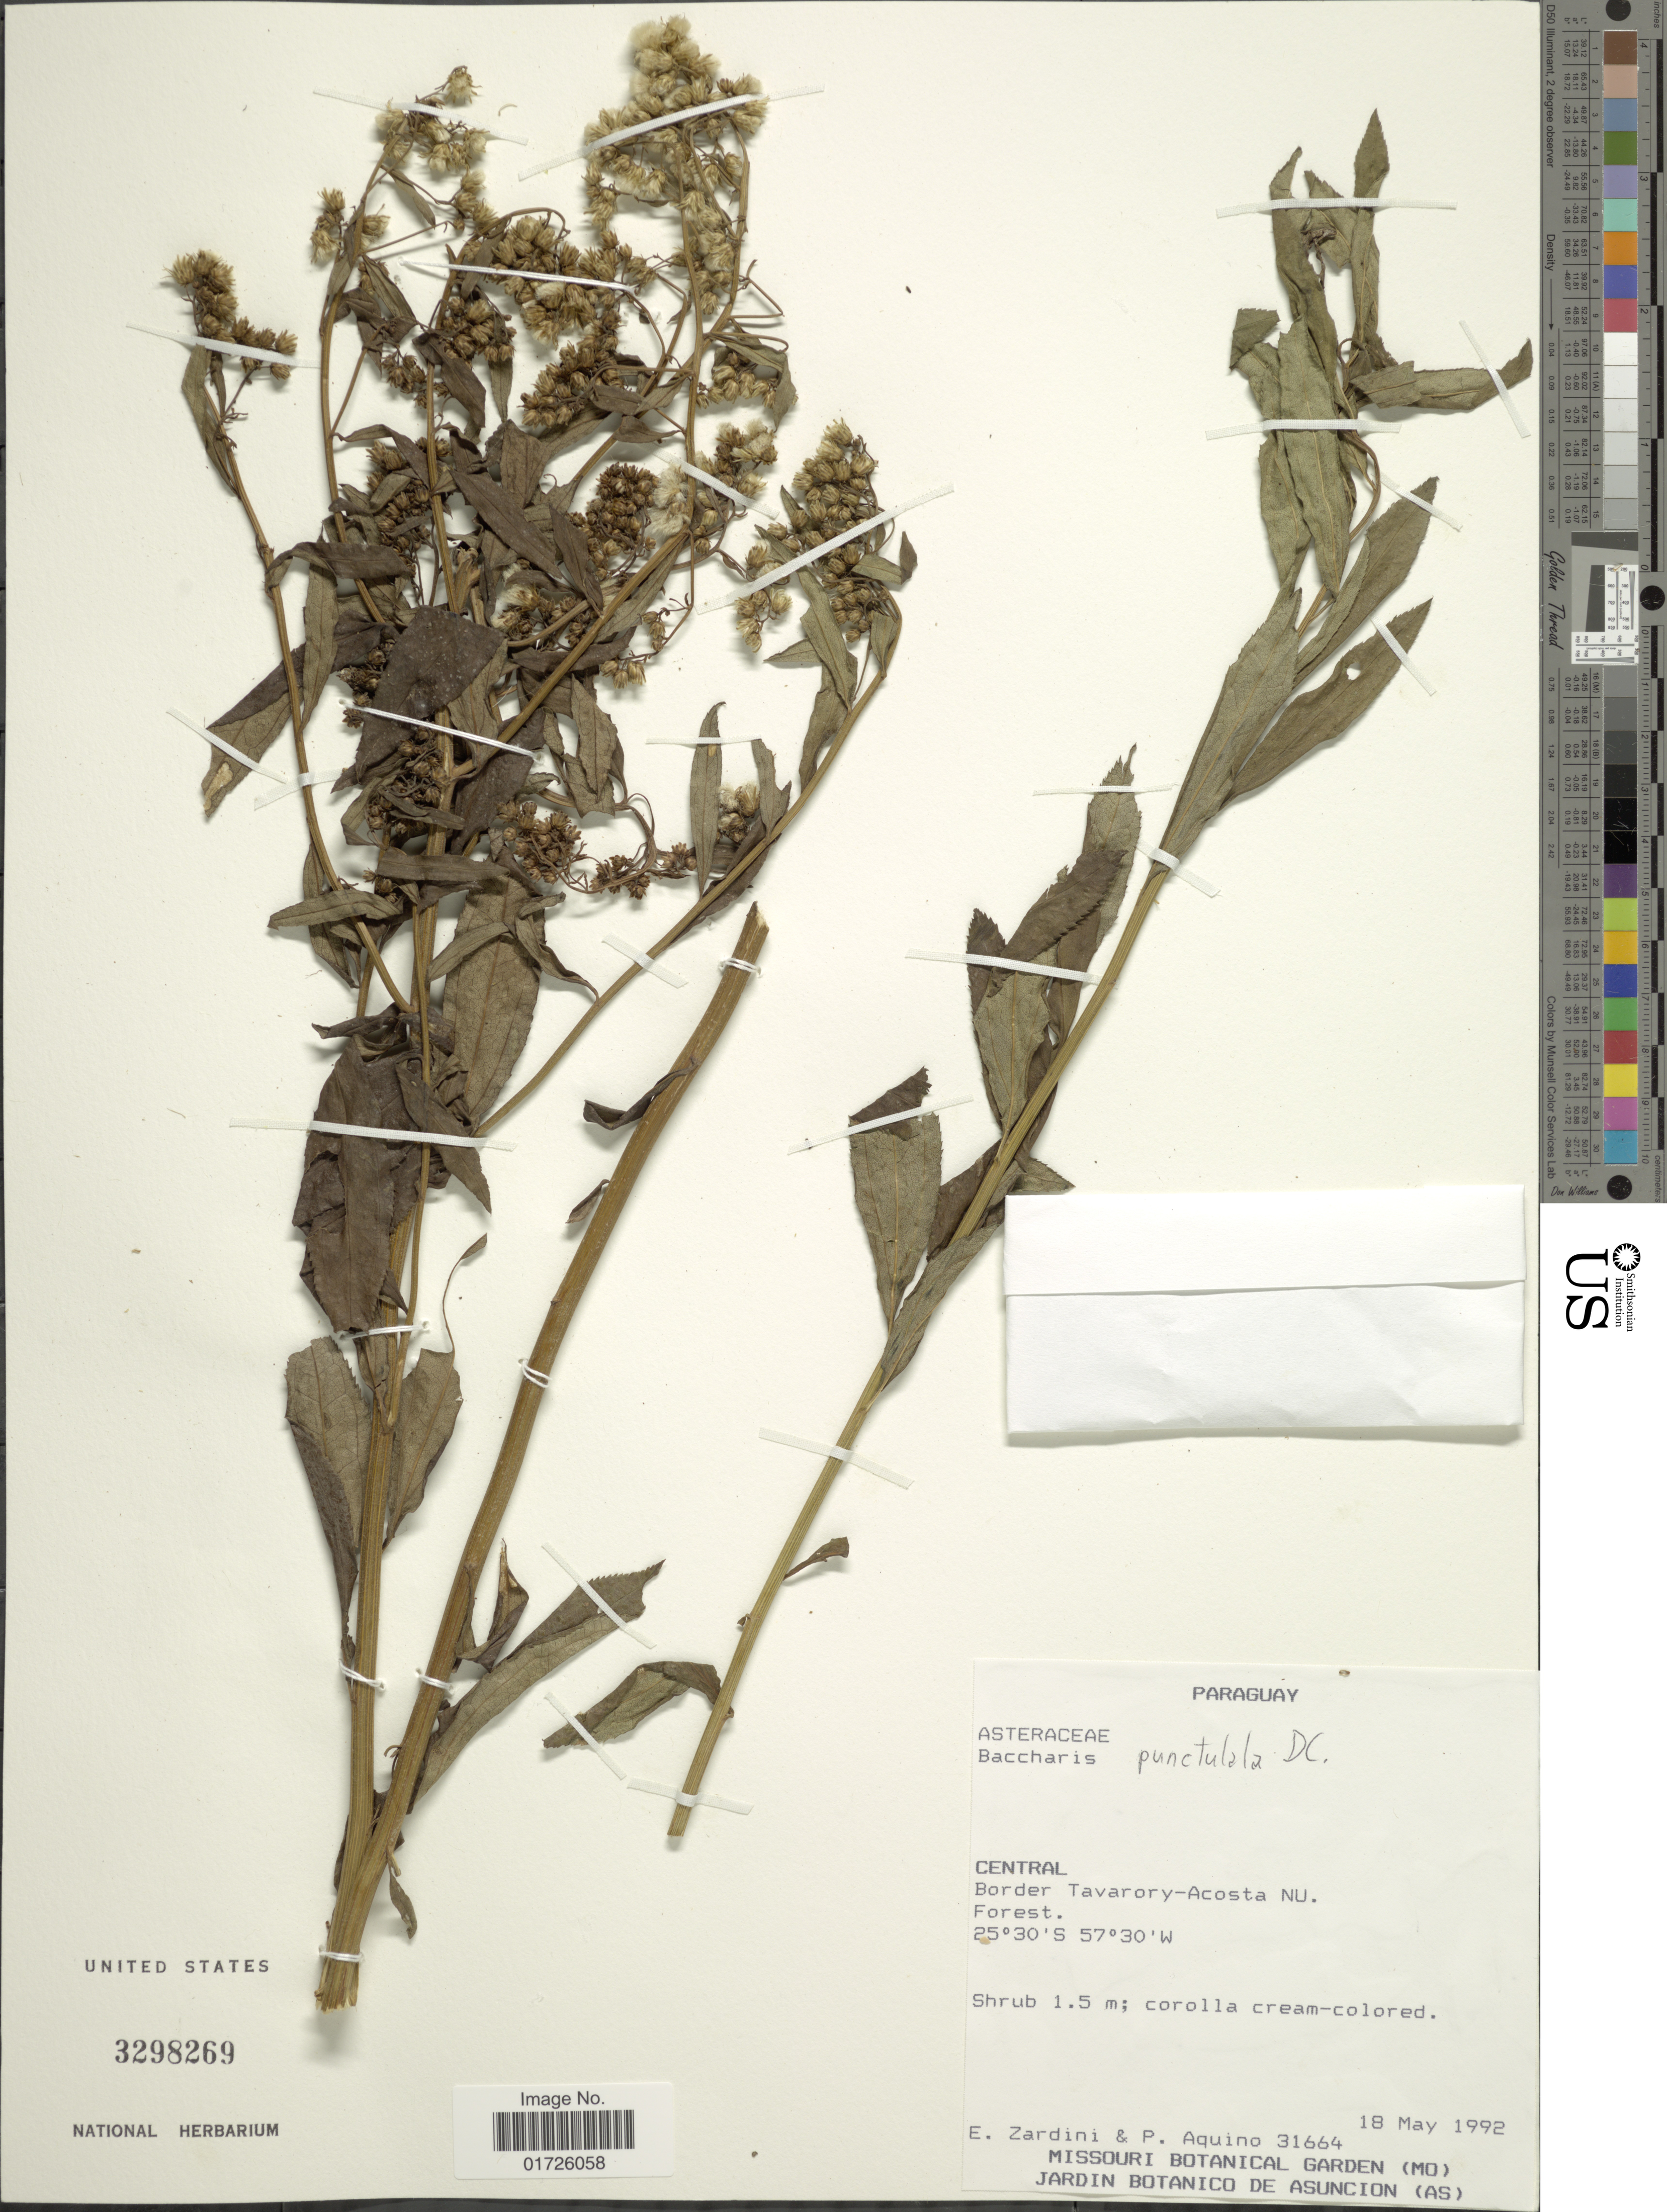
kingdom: Plantae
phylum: Tracheophyta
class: Magnoliopsida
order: Asterales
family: Asteraceae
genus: Baccharis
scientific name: Baccharis punctulata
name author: DC.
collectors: E. M. Zardini & P. Aquino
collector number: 31664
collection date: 1992-05-18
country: Paraguay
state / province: Central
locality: Central. Border Tavarory - Acosta NU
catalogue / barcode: US 3298269